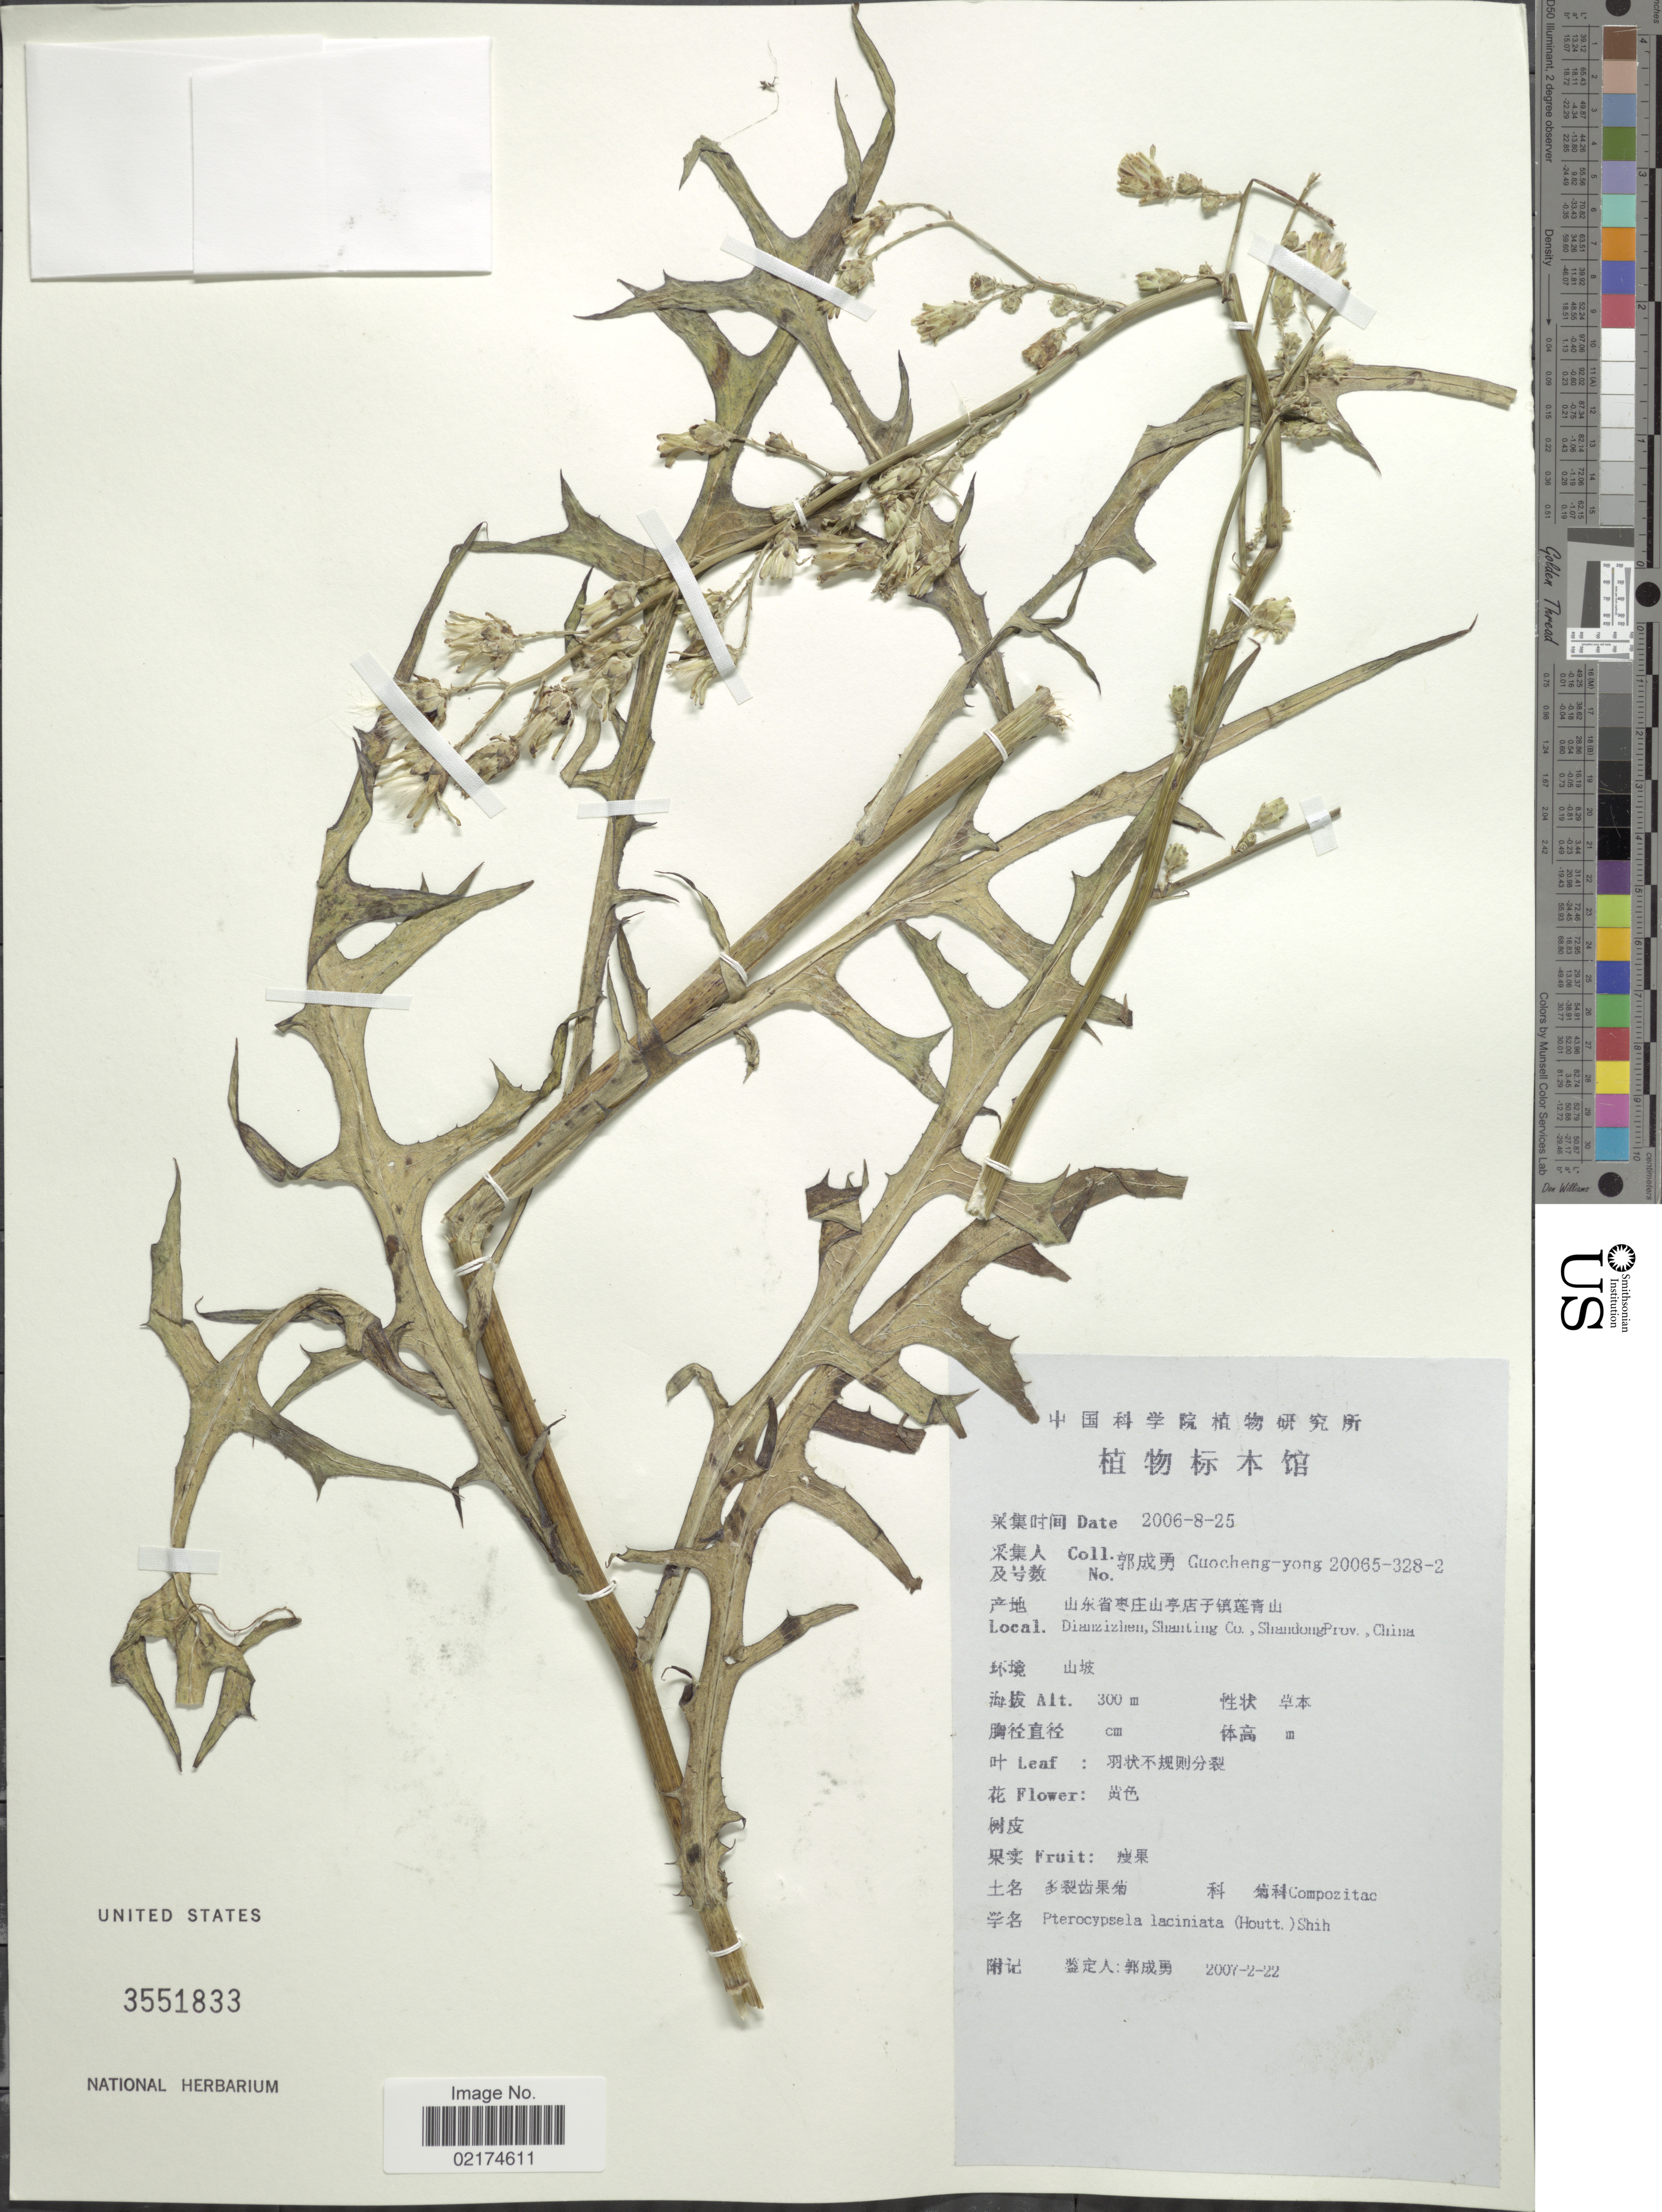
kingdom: Plantae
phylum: Tracheophyta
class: Magnoliopsida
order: Asterales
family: Asteraceae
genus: Lactuca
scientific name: Lactuca indica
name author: L.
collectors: Guo cheng-yong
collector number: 20065-328-2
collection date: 2006-08-25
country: China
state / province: Shandong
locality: Dianzizhen, Shanting Co.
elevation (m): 300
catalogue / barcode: US 3551833